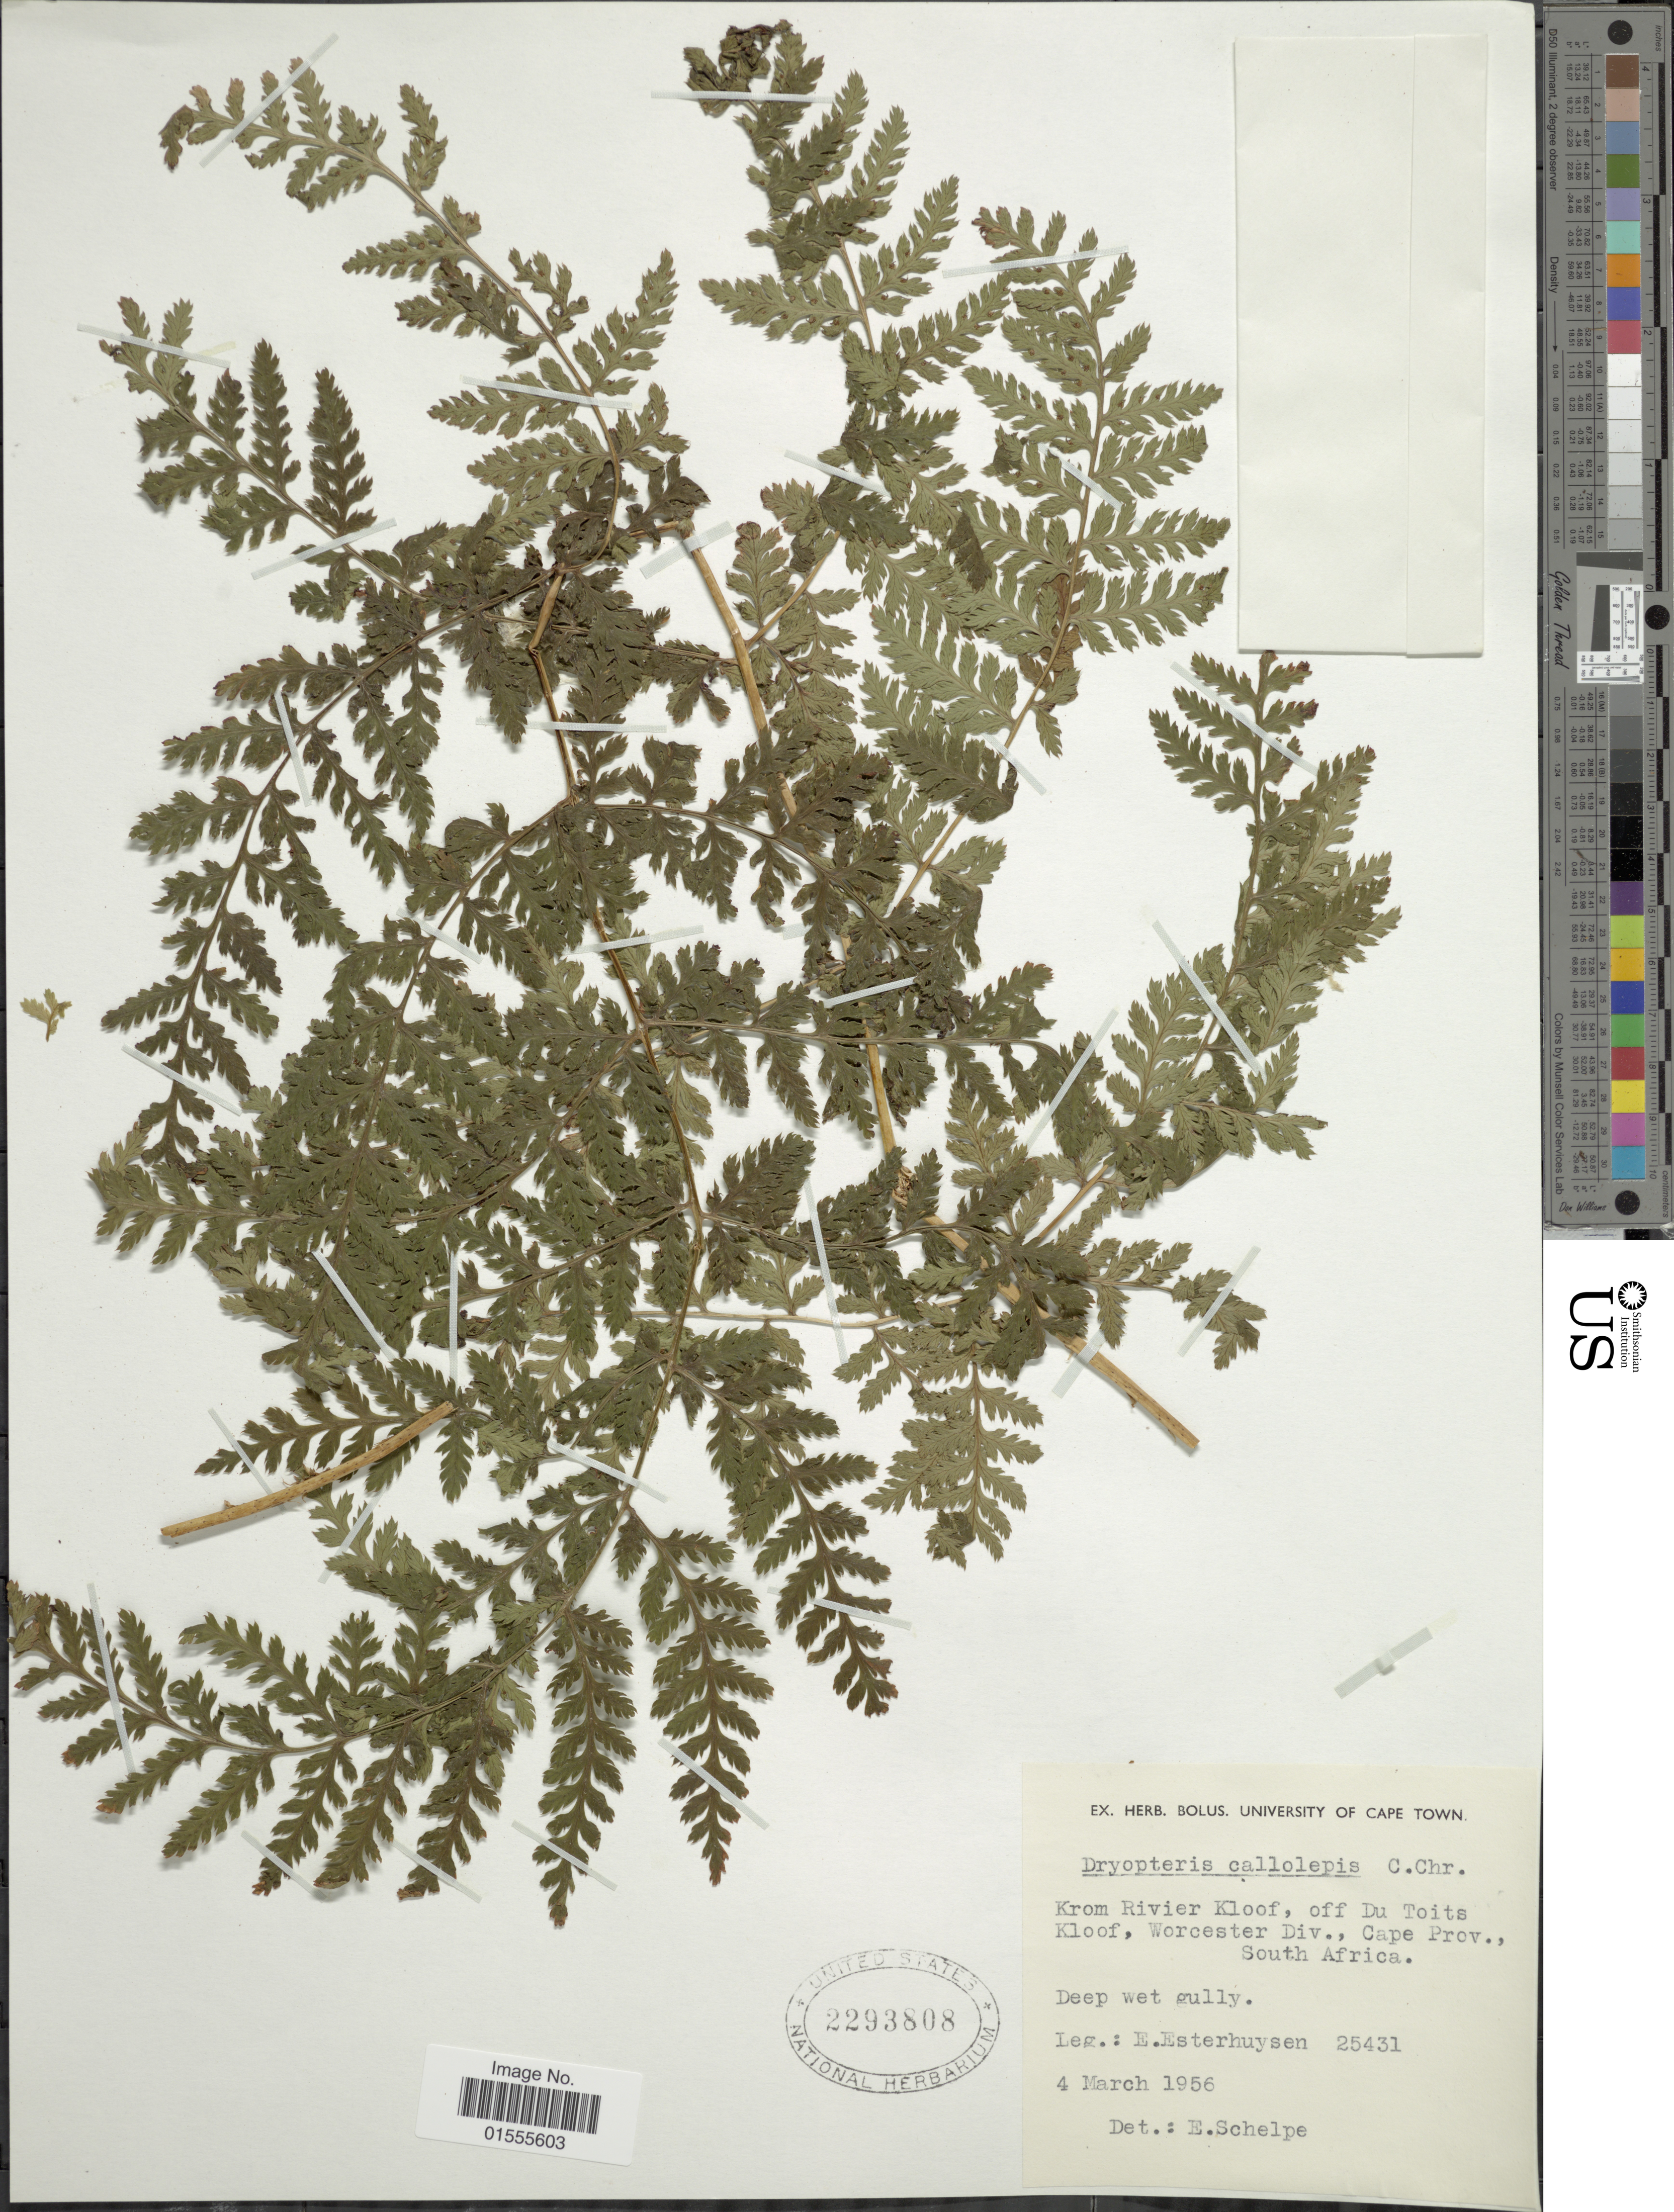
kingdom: Plantae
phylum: Tracheophyta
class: Polypodiopsida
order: Polypodiales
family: Dryopteridaceae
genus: Dryopteris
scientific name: Dryopteris antarctica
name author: (Baker) C. Chr.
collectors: E. E. Esterhuysen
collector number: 25431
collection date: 1956-03-04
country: South Africa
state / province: Western Cape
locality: Krom River Kloof, off Du Toits Kloof, Worcester Div., Cape Prov.,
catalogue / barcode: US 2293808